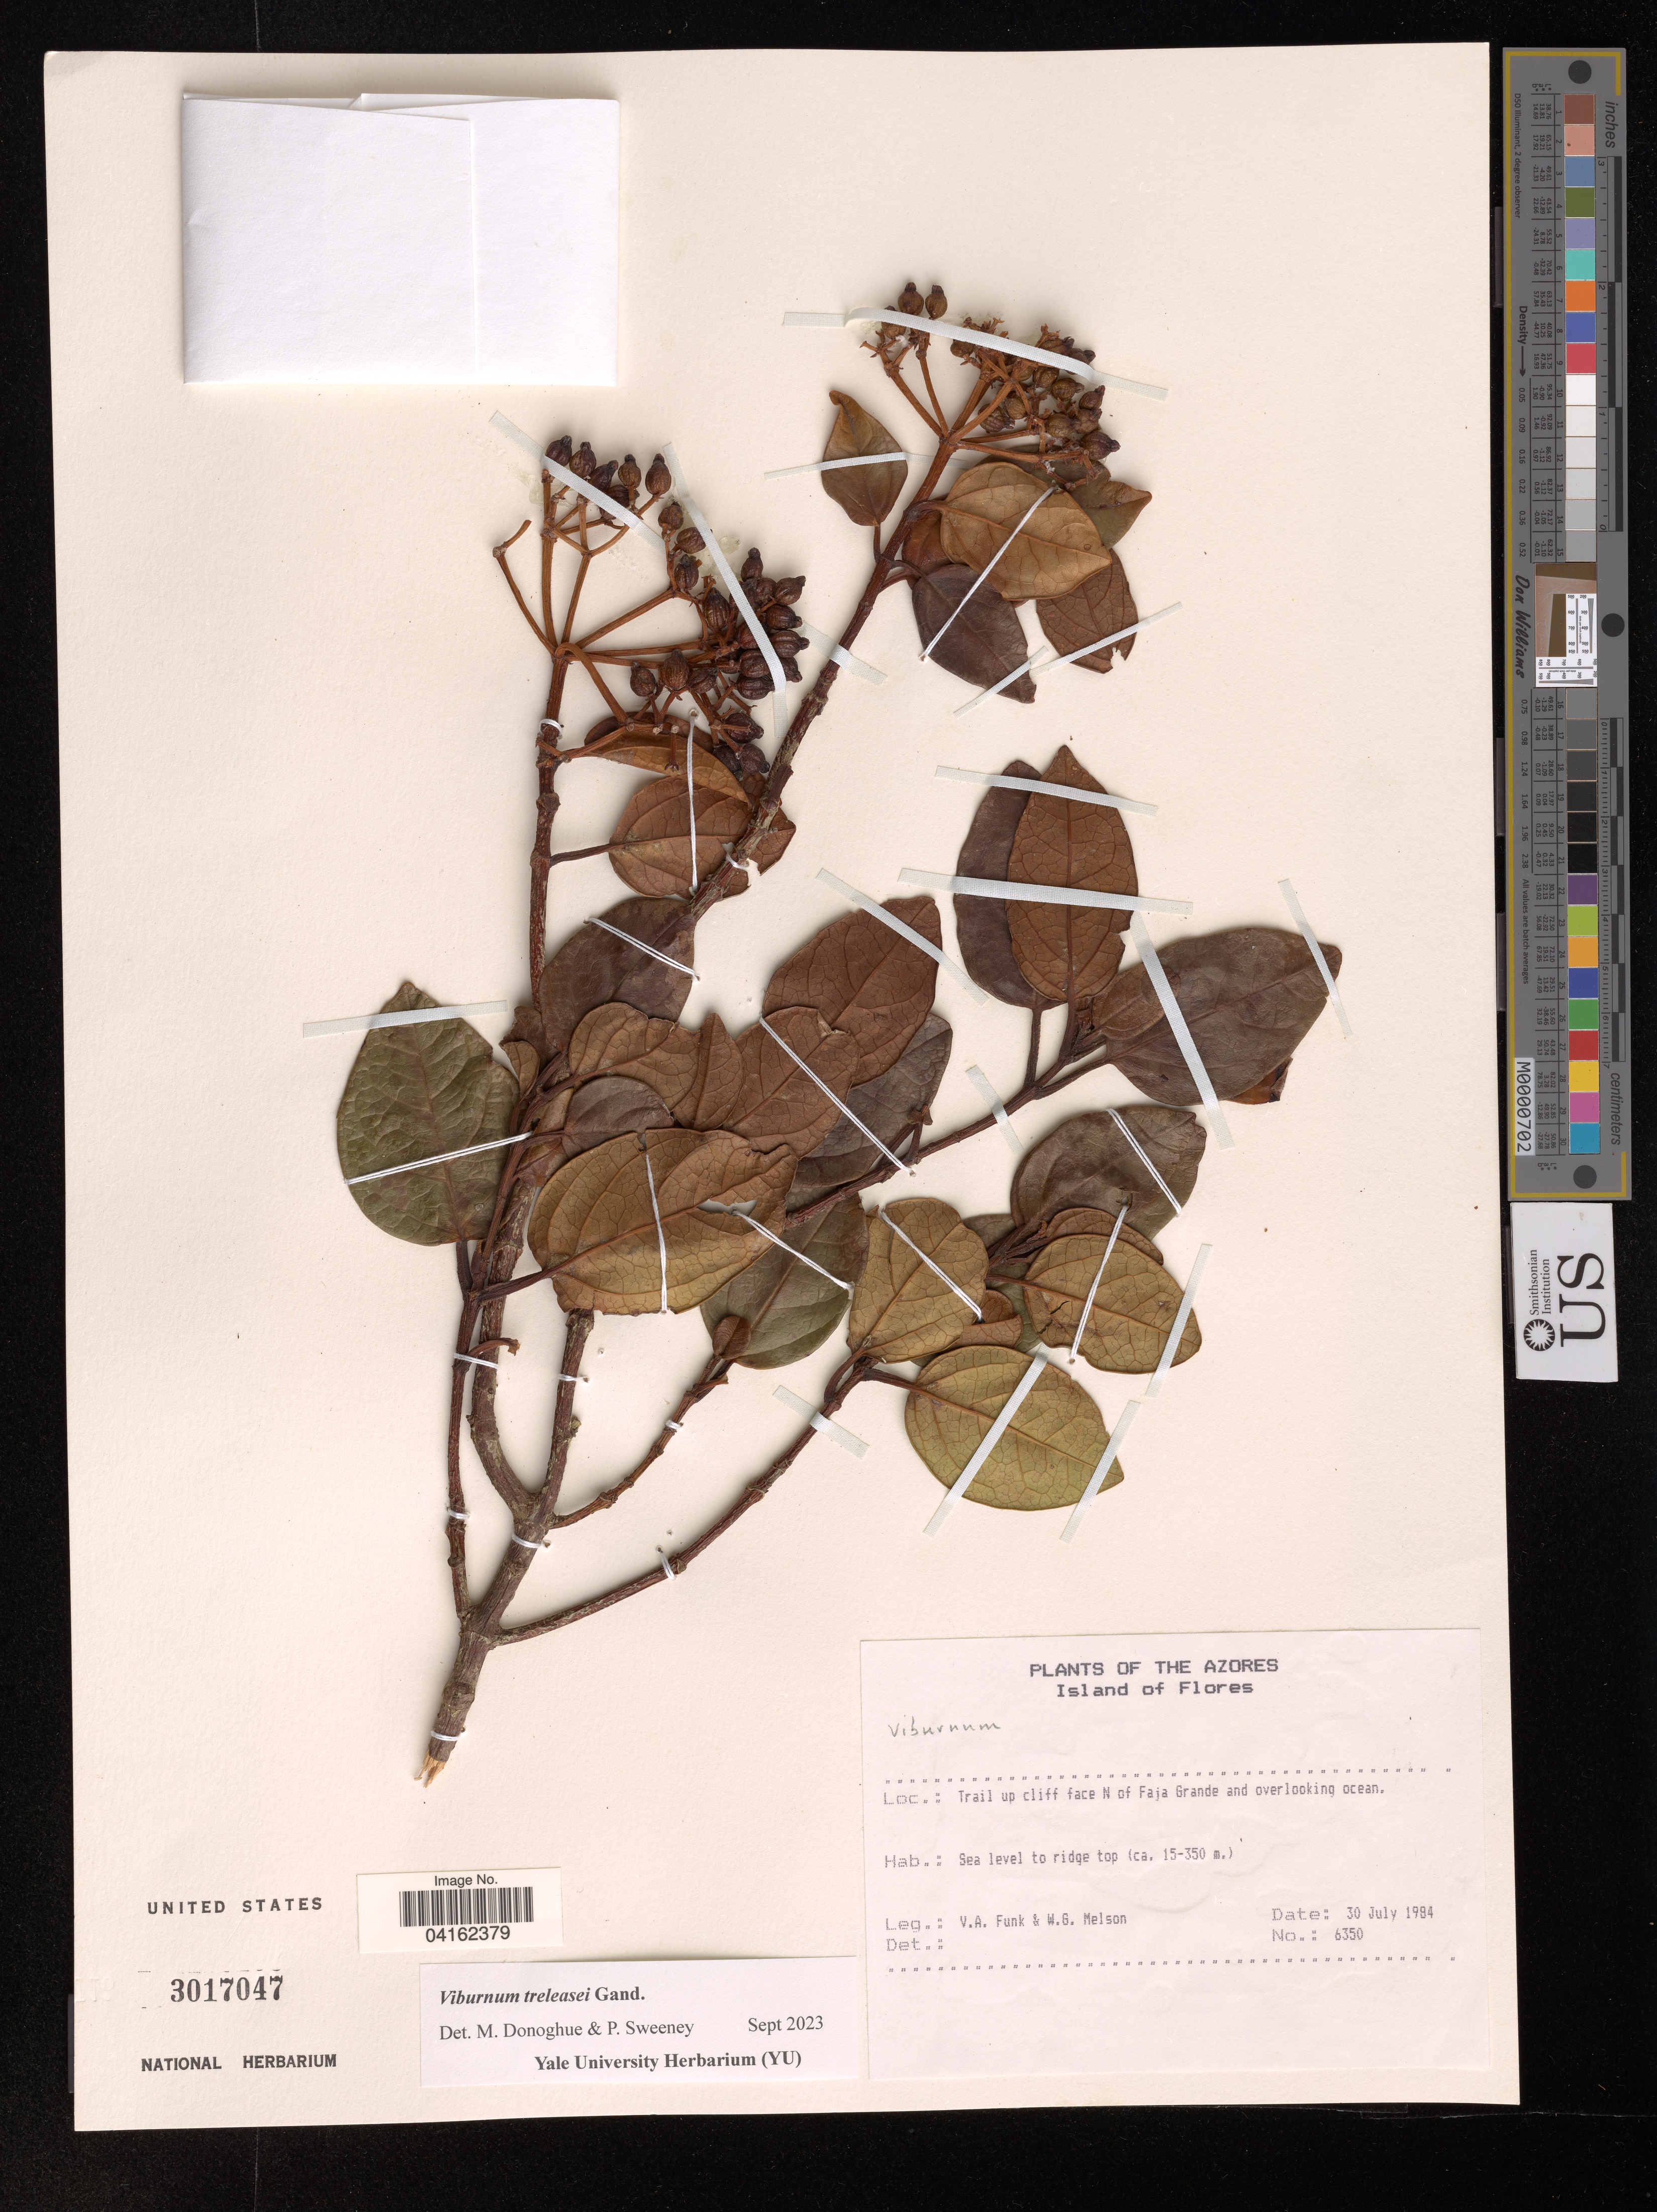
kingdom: Plantae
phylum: Tracheophyta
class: Magnoliopsida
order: Dipsacales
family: Viburnaceae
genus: Viburnum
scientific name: Viburnum treleasei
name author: Gand.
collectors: V. Funk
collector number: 6350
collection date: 1984-07-30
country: Portugal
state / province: Azores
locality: Island of Flores. Trail up cliff face N of Faja Grande and overlooking ocean.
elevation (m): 15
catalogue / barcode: US 3017047